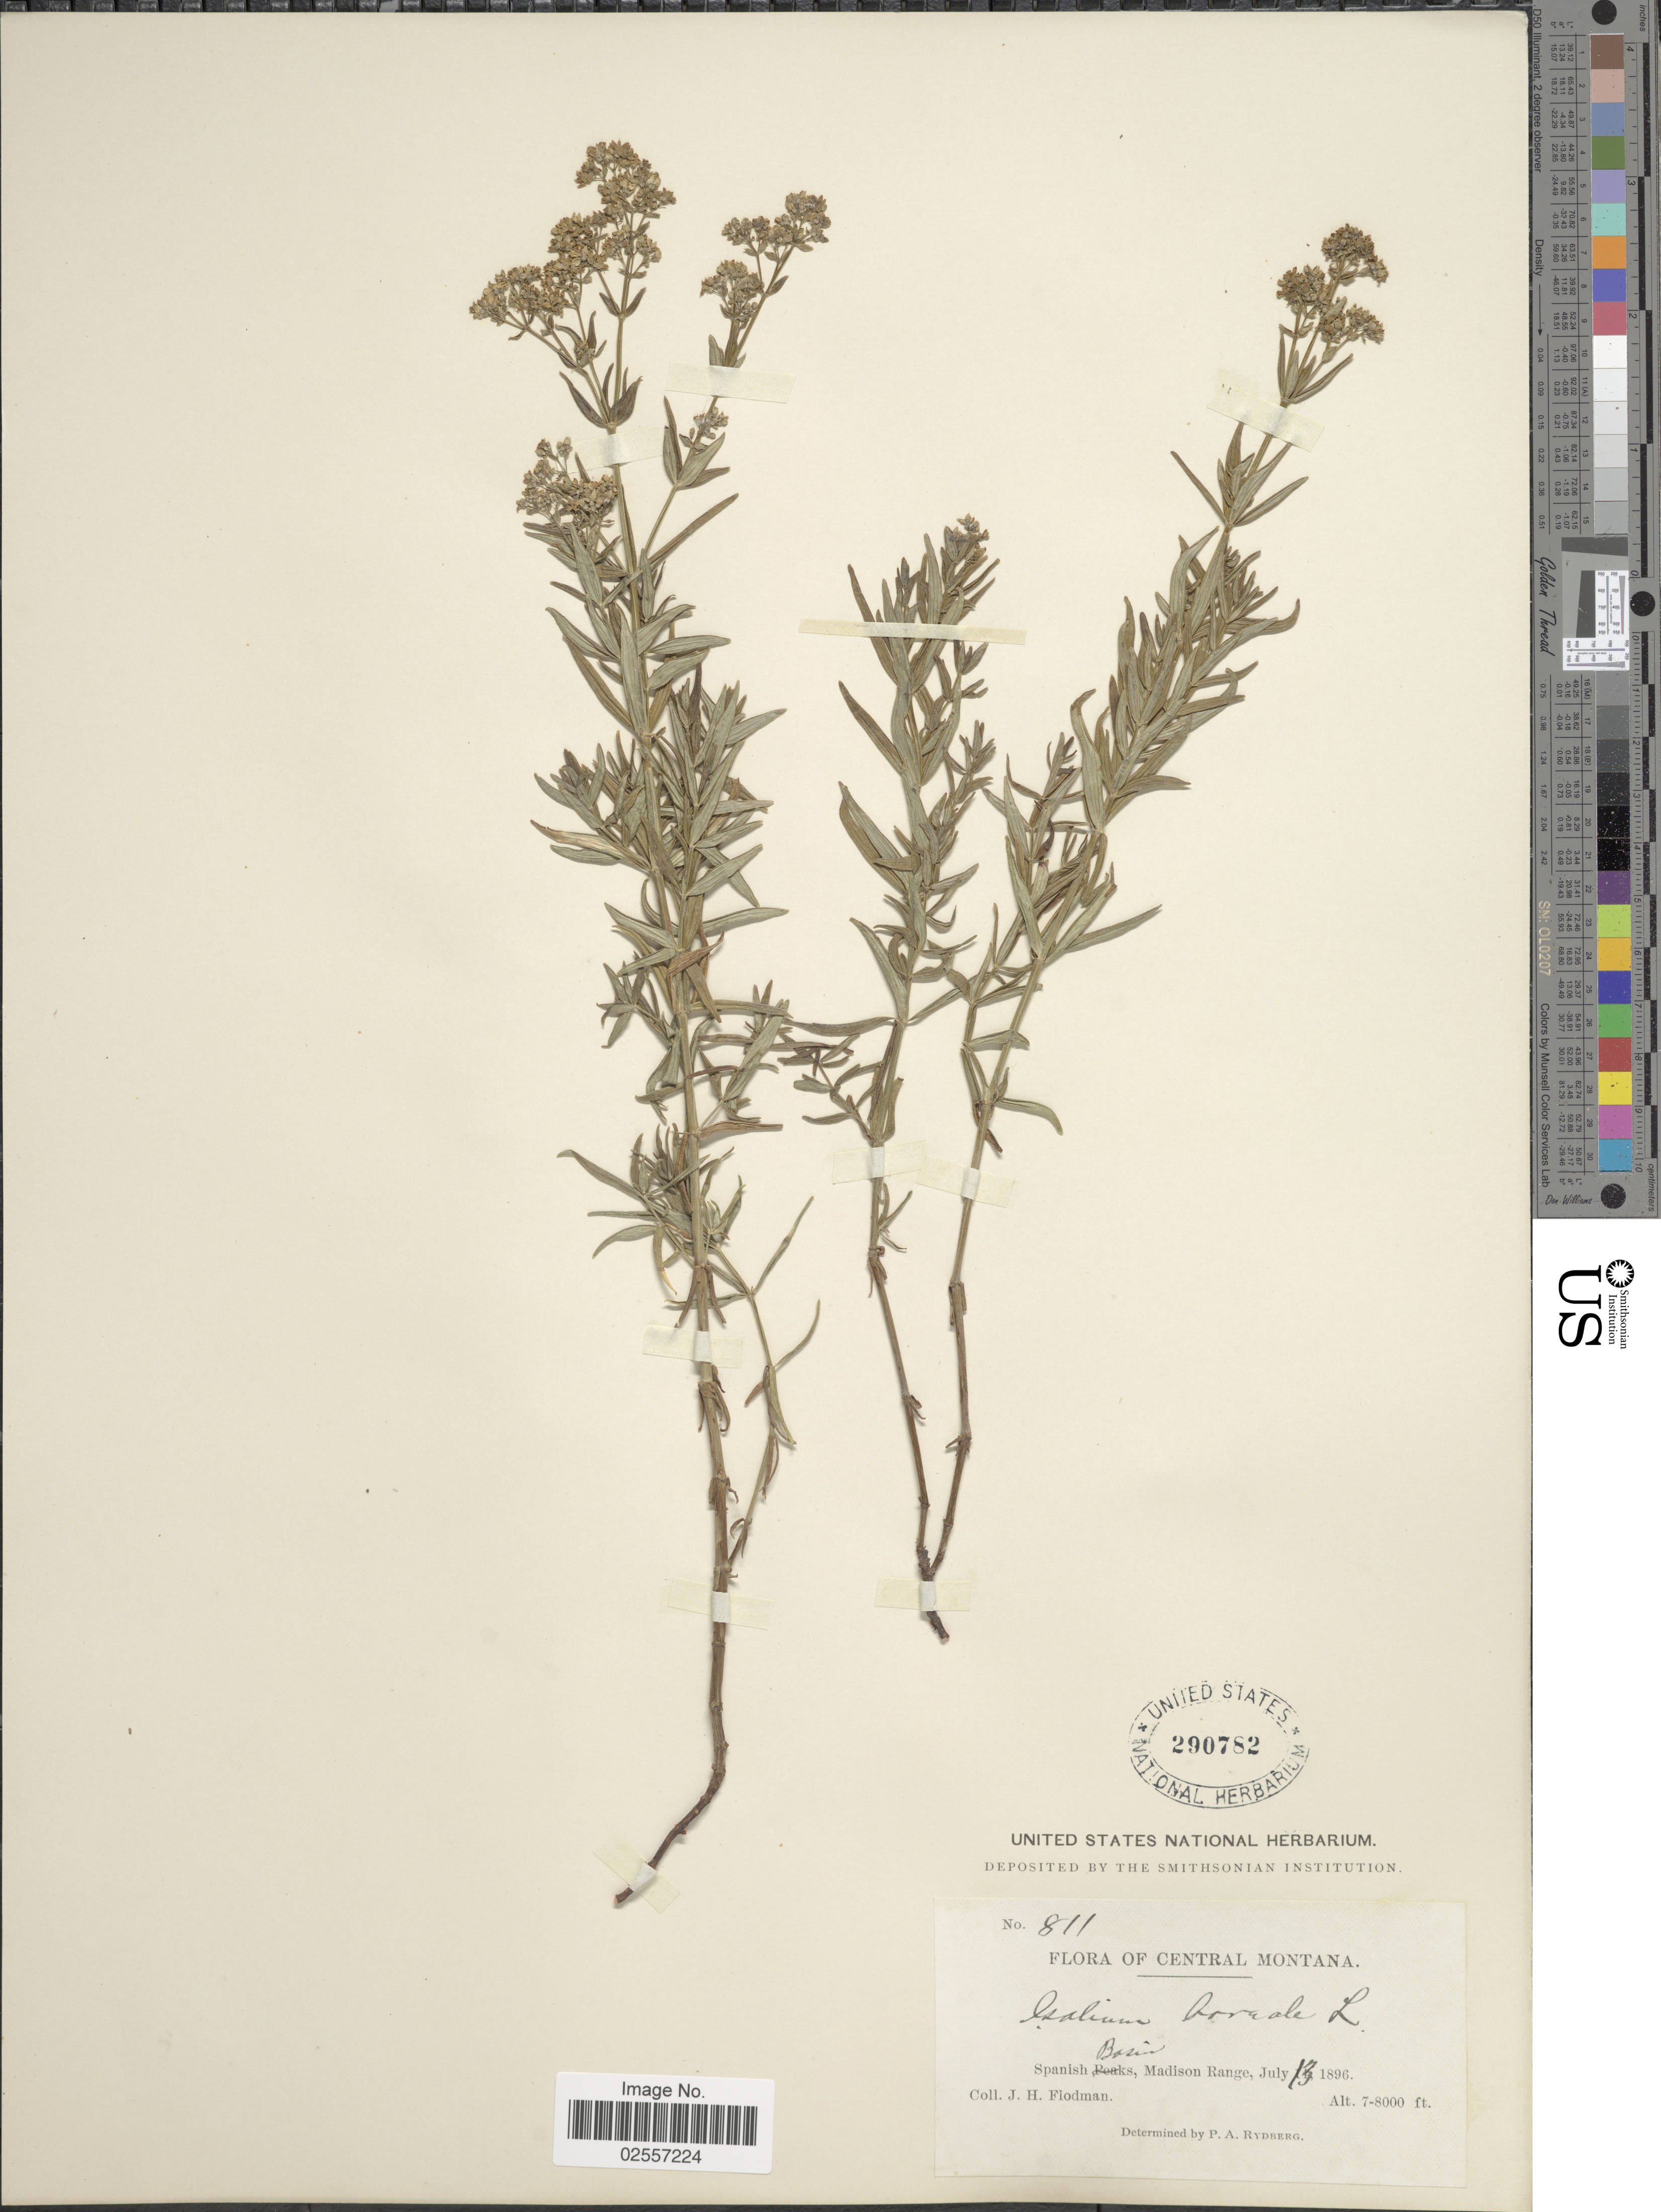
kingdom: Plantae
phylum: Tracheophyta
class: Magnoliopsida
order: Gentianales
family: Rubiaceae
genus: Galium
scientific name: Galium boreale L.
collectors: J. Flodman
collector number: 811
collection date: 1896-07-13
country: United States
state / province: Montana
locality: Central Montana. Spanish Basin, Madison Range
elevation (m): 2134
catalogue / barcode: US 290782